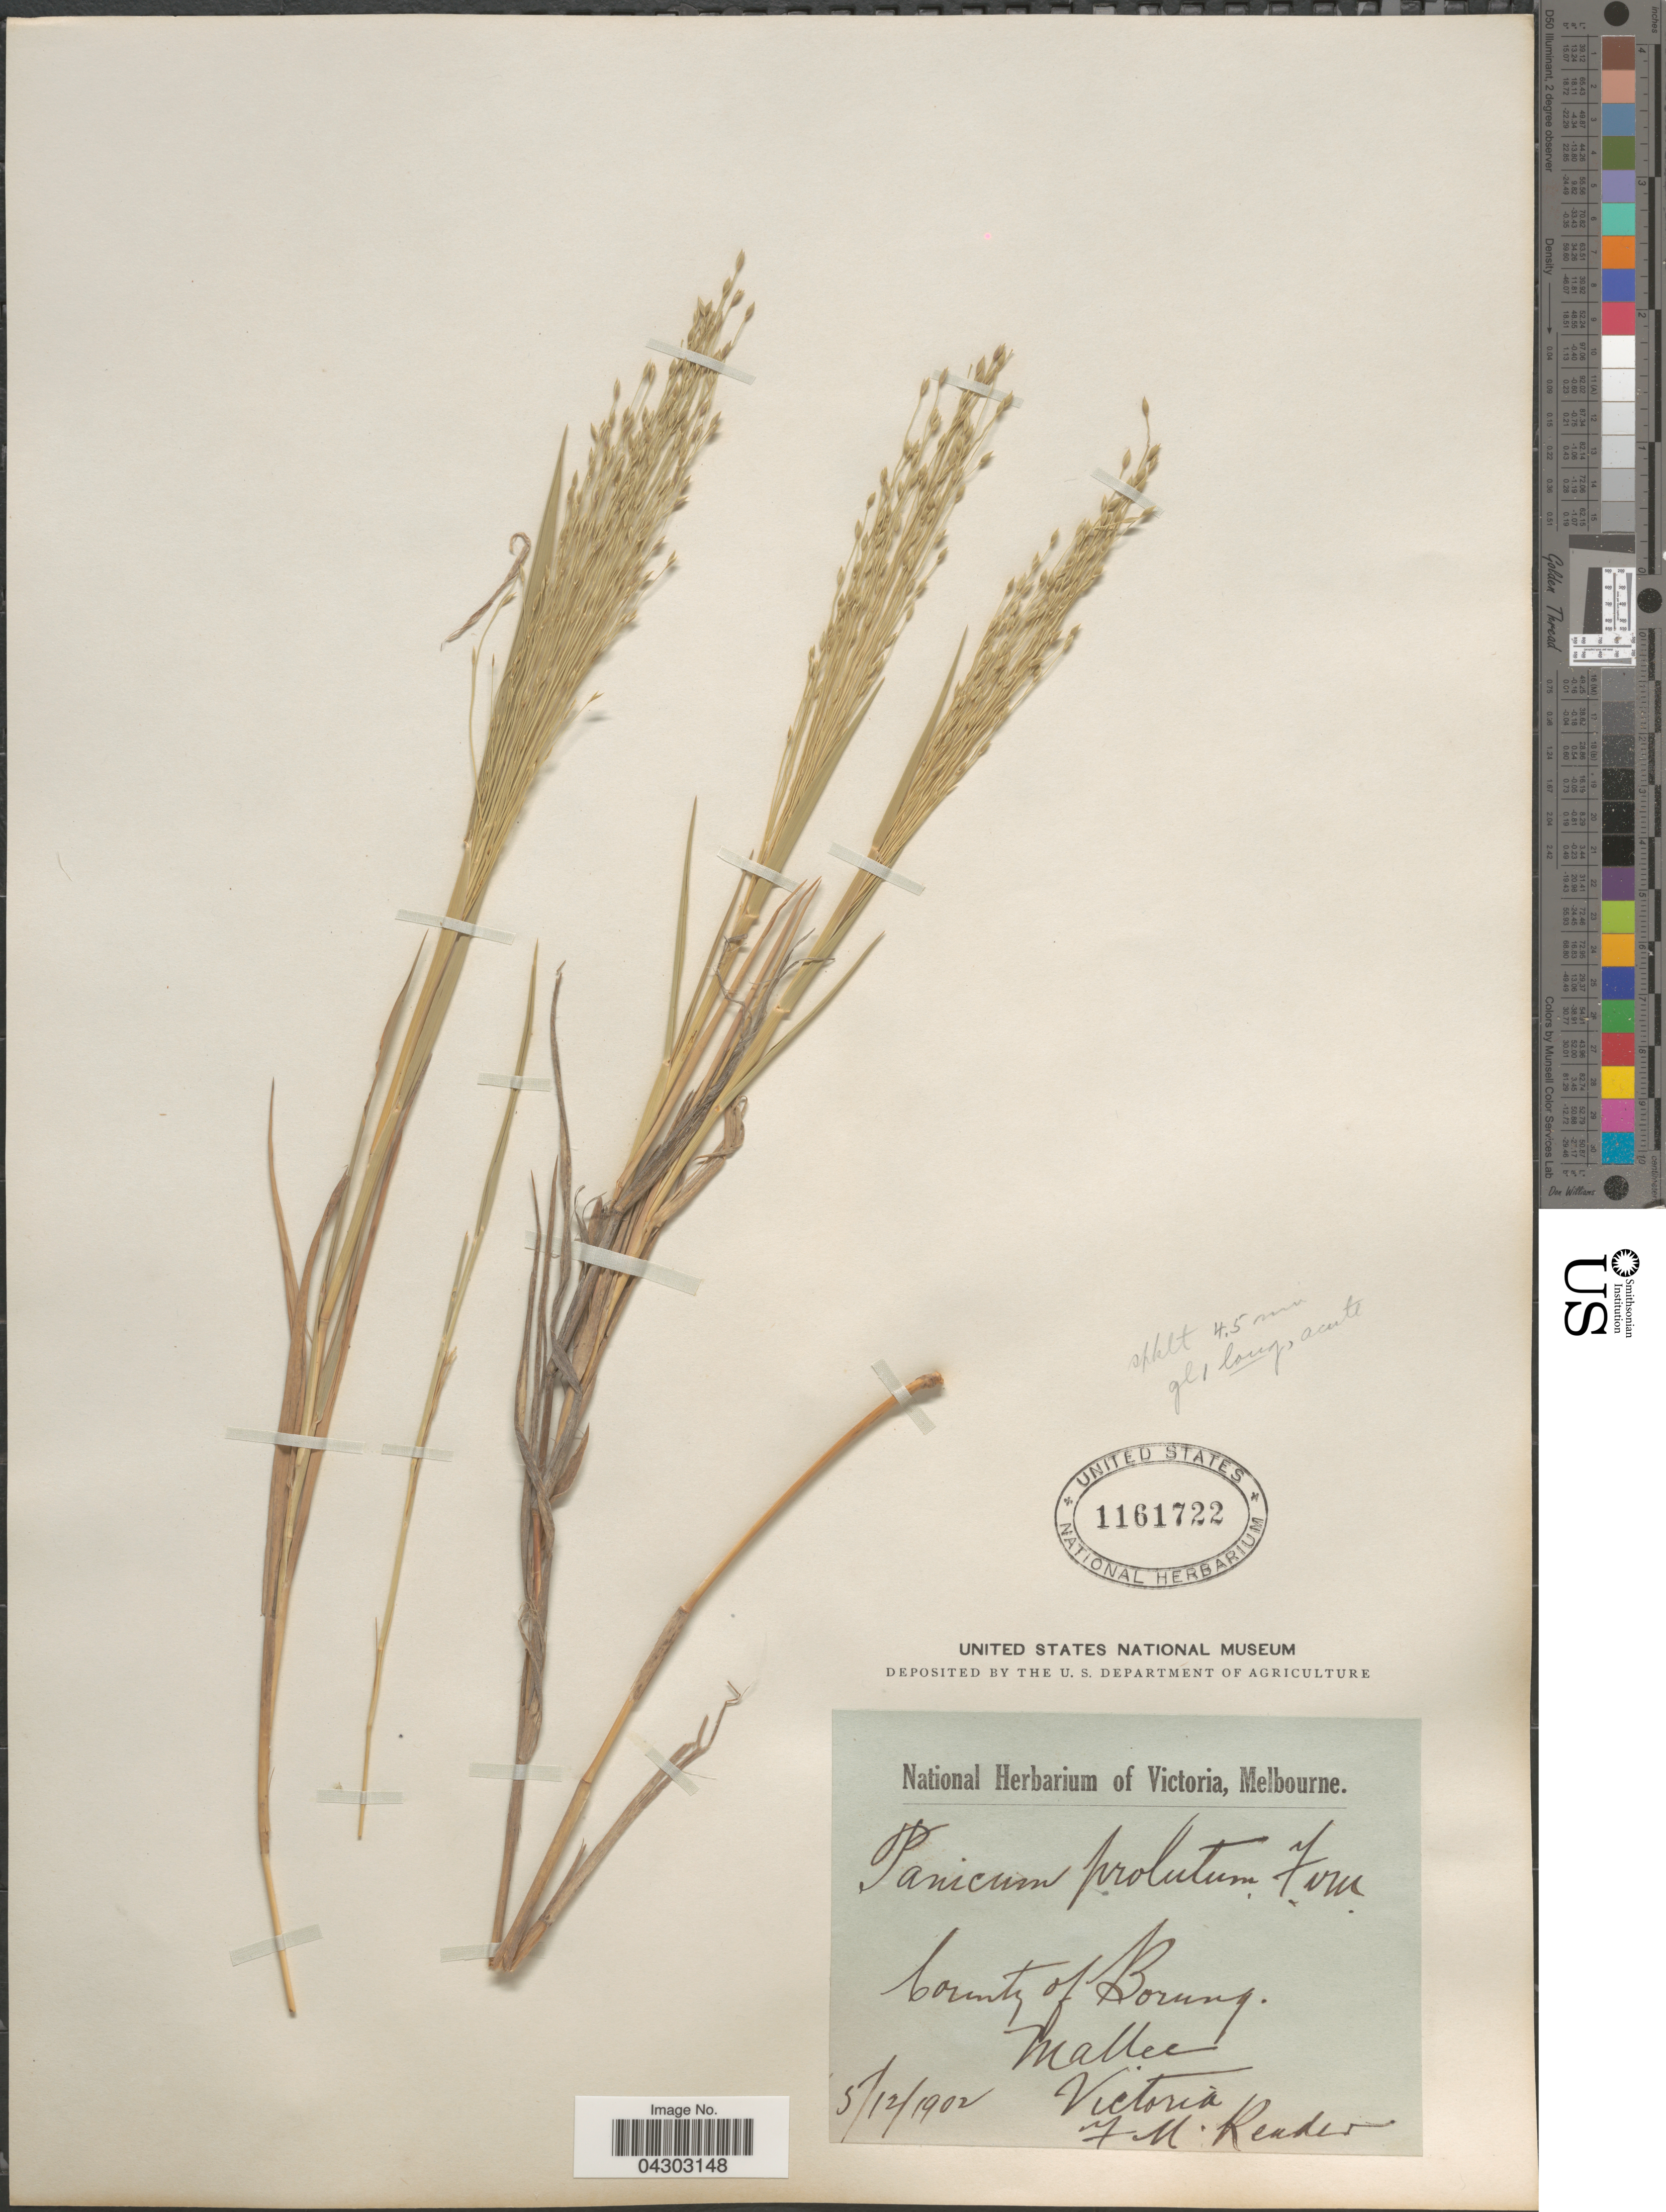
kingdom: Plantae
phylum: Tracheophyta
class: Liliopsida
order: Poales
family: Poaceae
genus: Panicum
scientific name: Panicum prolutum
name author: F. Muell.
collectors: F. Reader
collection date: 1902-12-05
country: Australia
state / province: Victoria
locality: County of Borung. Mallee. Victoria.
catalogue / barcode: US 1161722